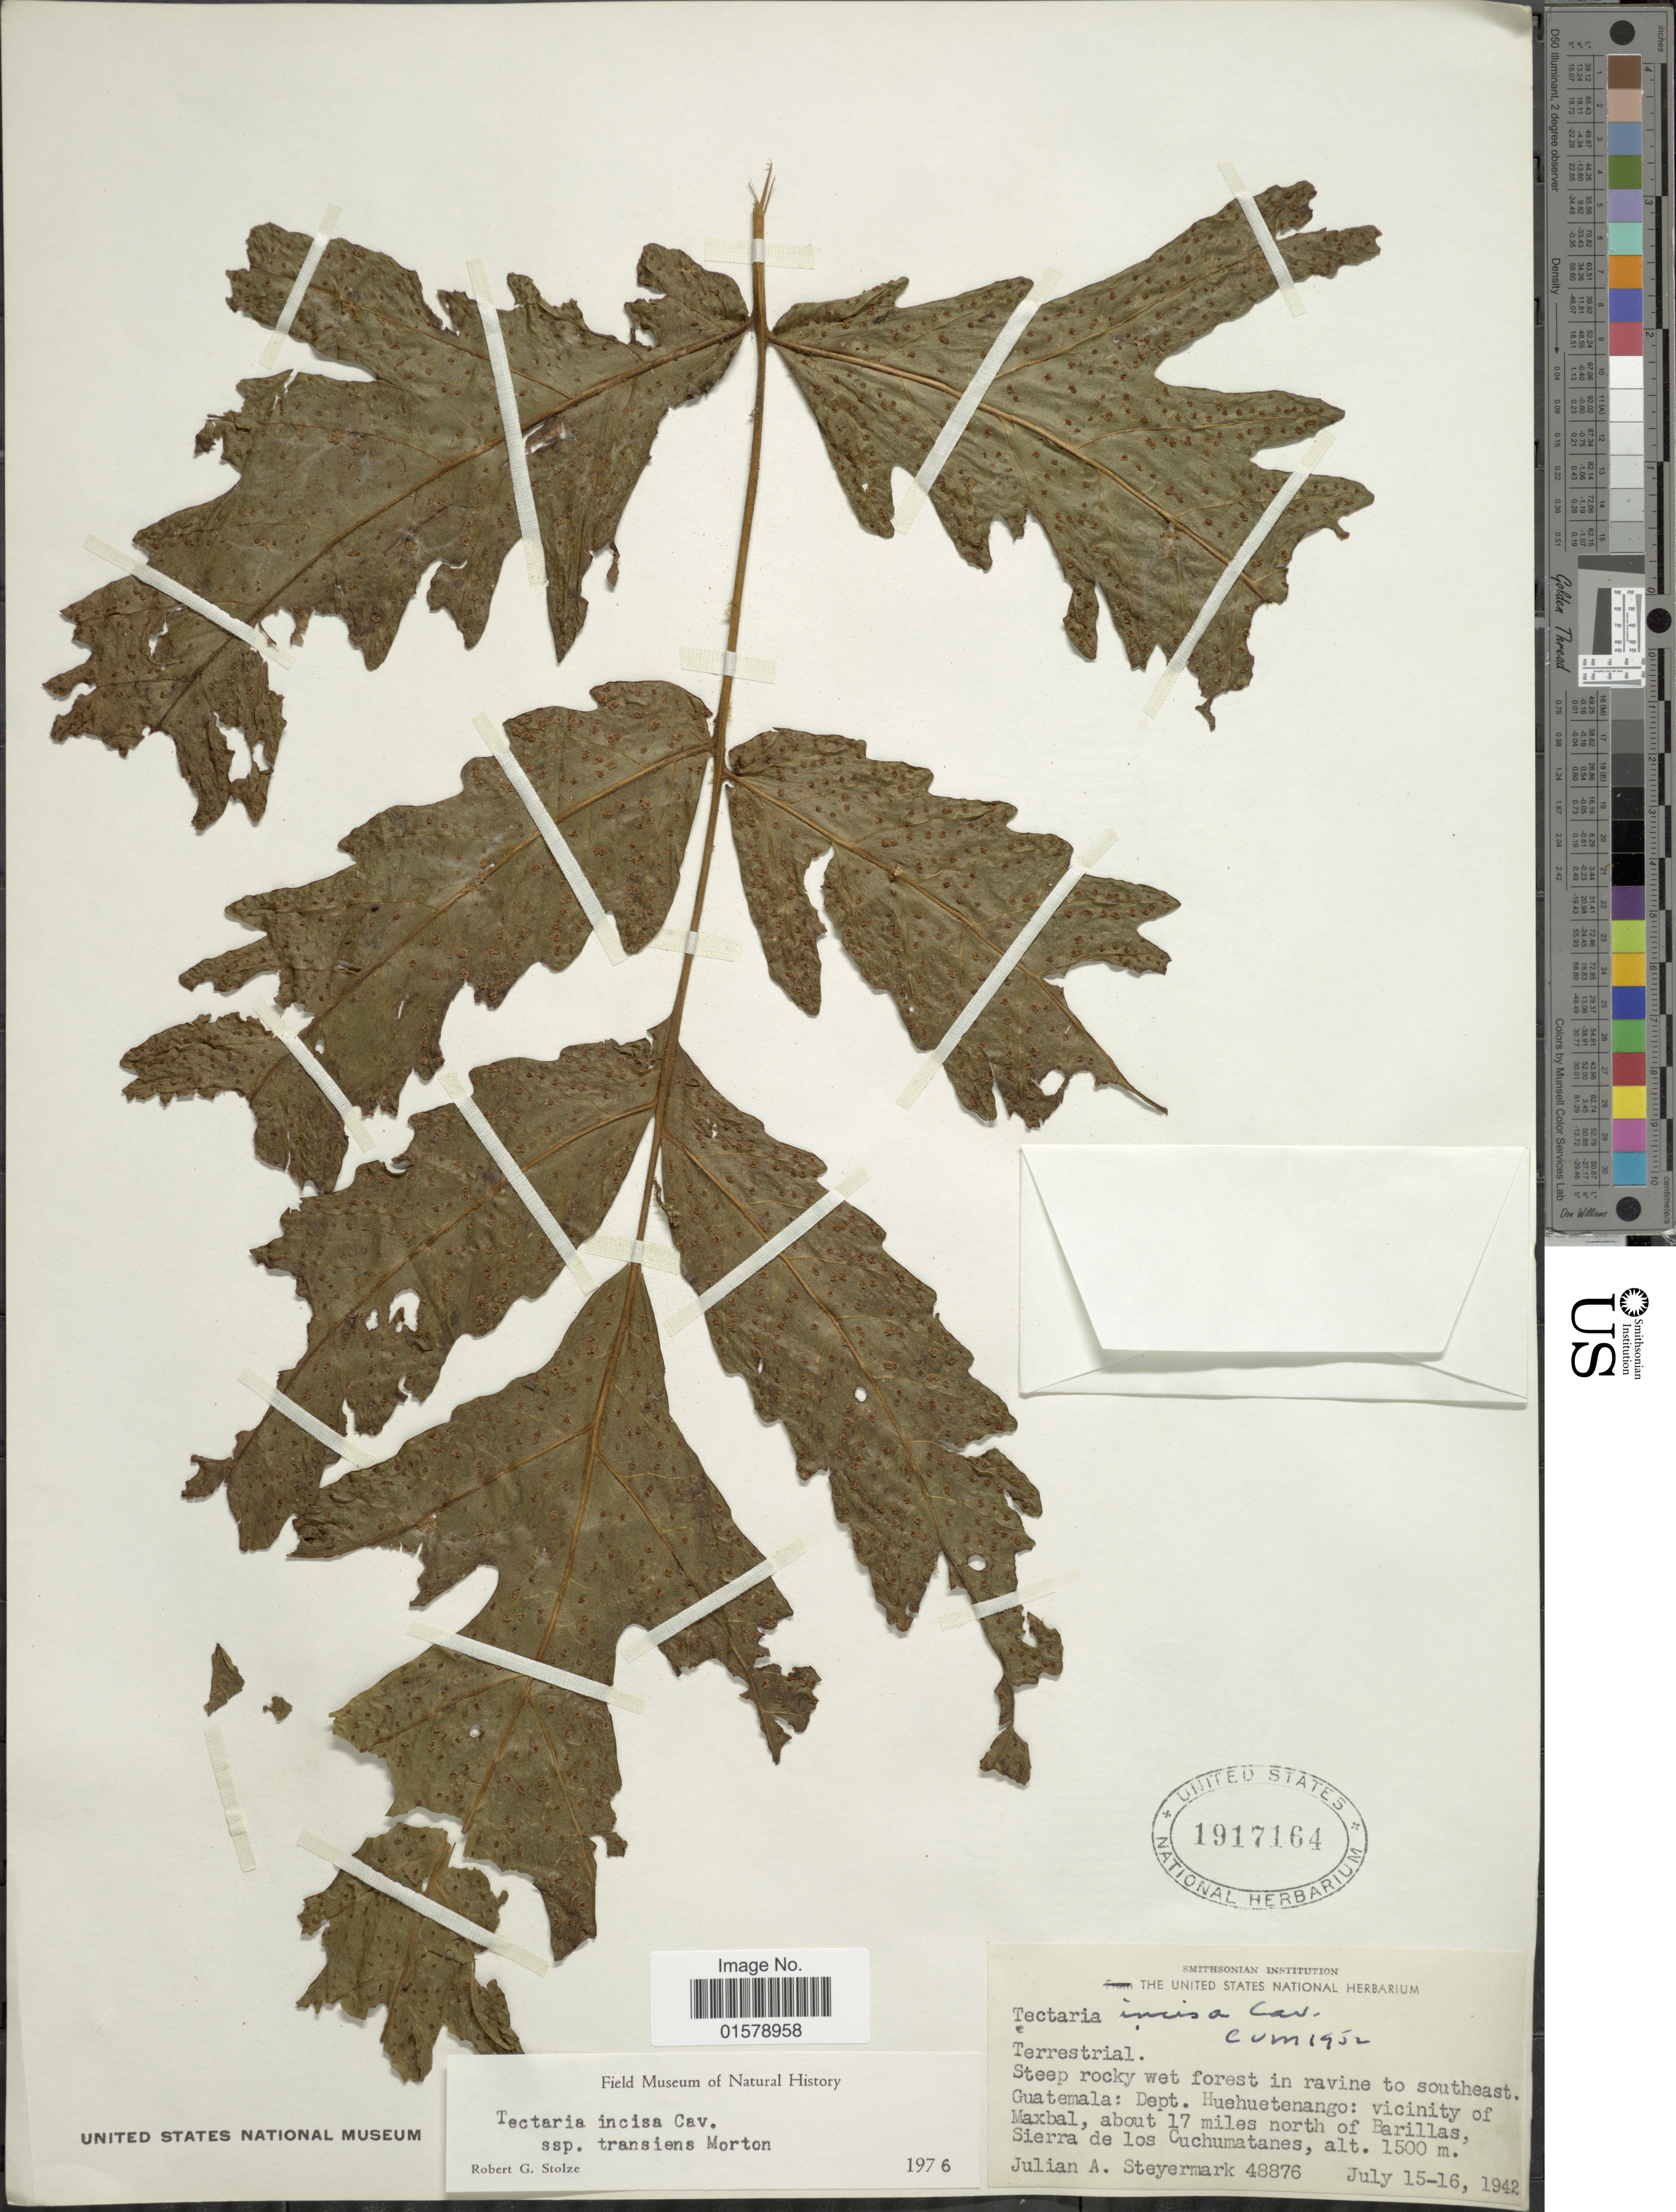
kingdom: Plantae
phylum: Tracheophyta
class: Polypodiopsida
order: Polypodiales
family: Tectariaceae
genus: Tectaria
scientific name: Tectaria transiens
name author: (C.V. Morton) A.R. Sm.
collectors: J. Steyermark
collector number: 48876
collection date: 1942-07-15/1942-07-16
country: Guatemala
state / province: Huehuetenango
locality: Vicinity of Maxbal, about 17 miles north of Barillas, Sierra de los Cuchumatanes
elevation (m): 1500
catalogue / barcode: US 1917164